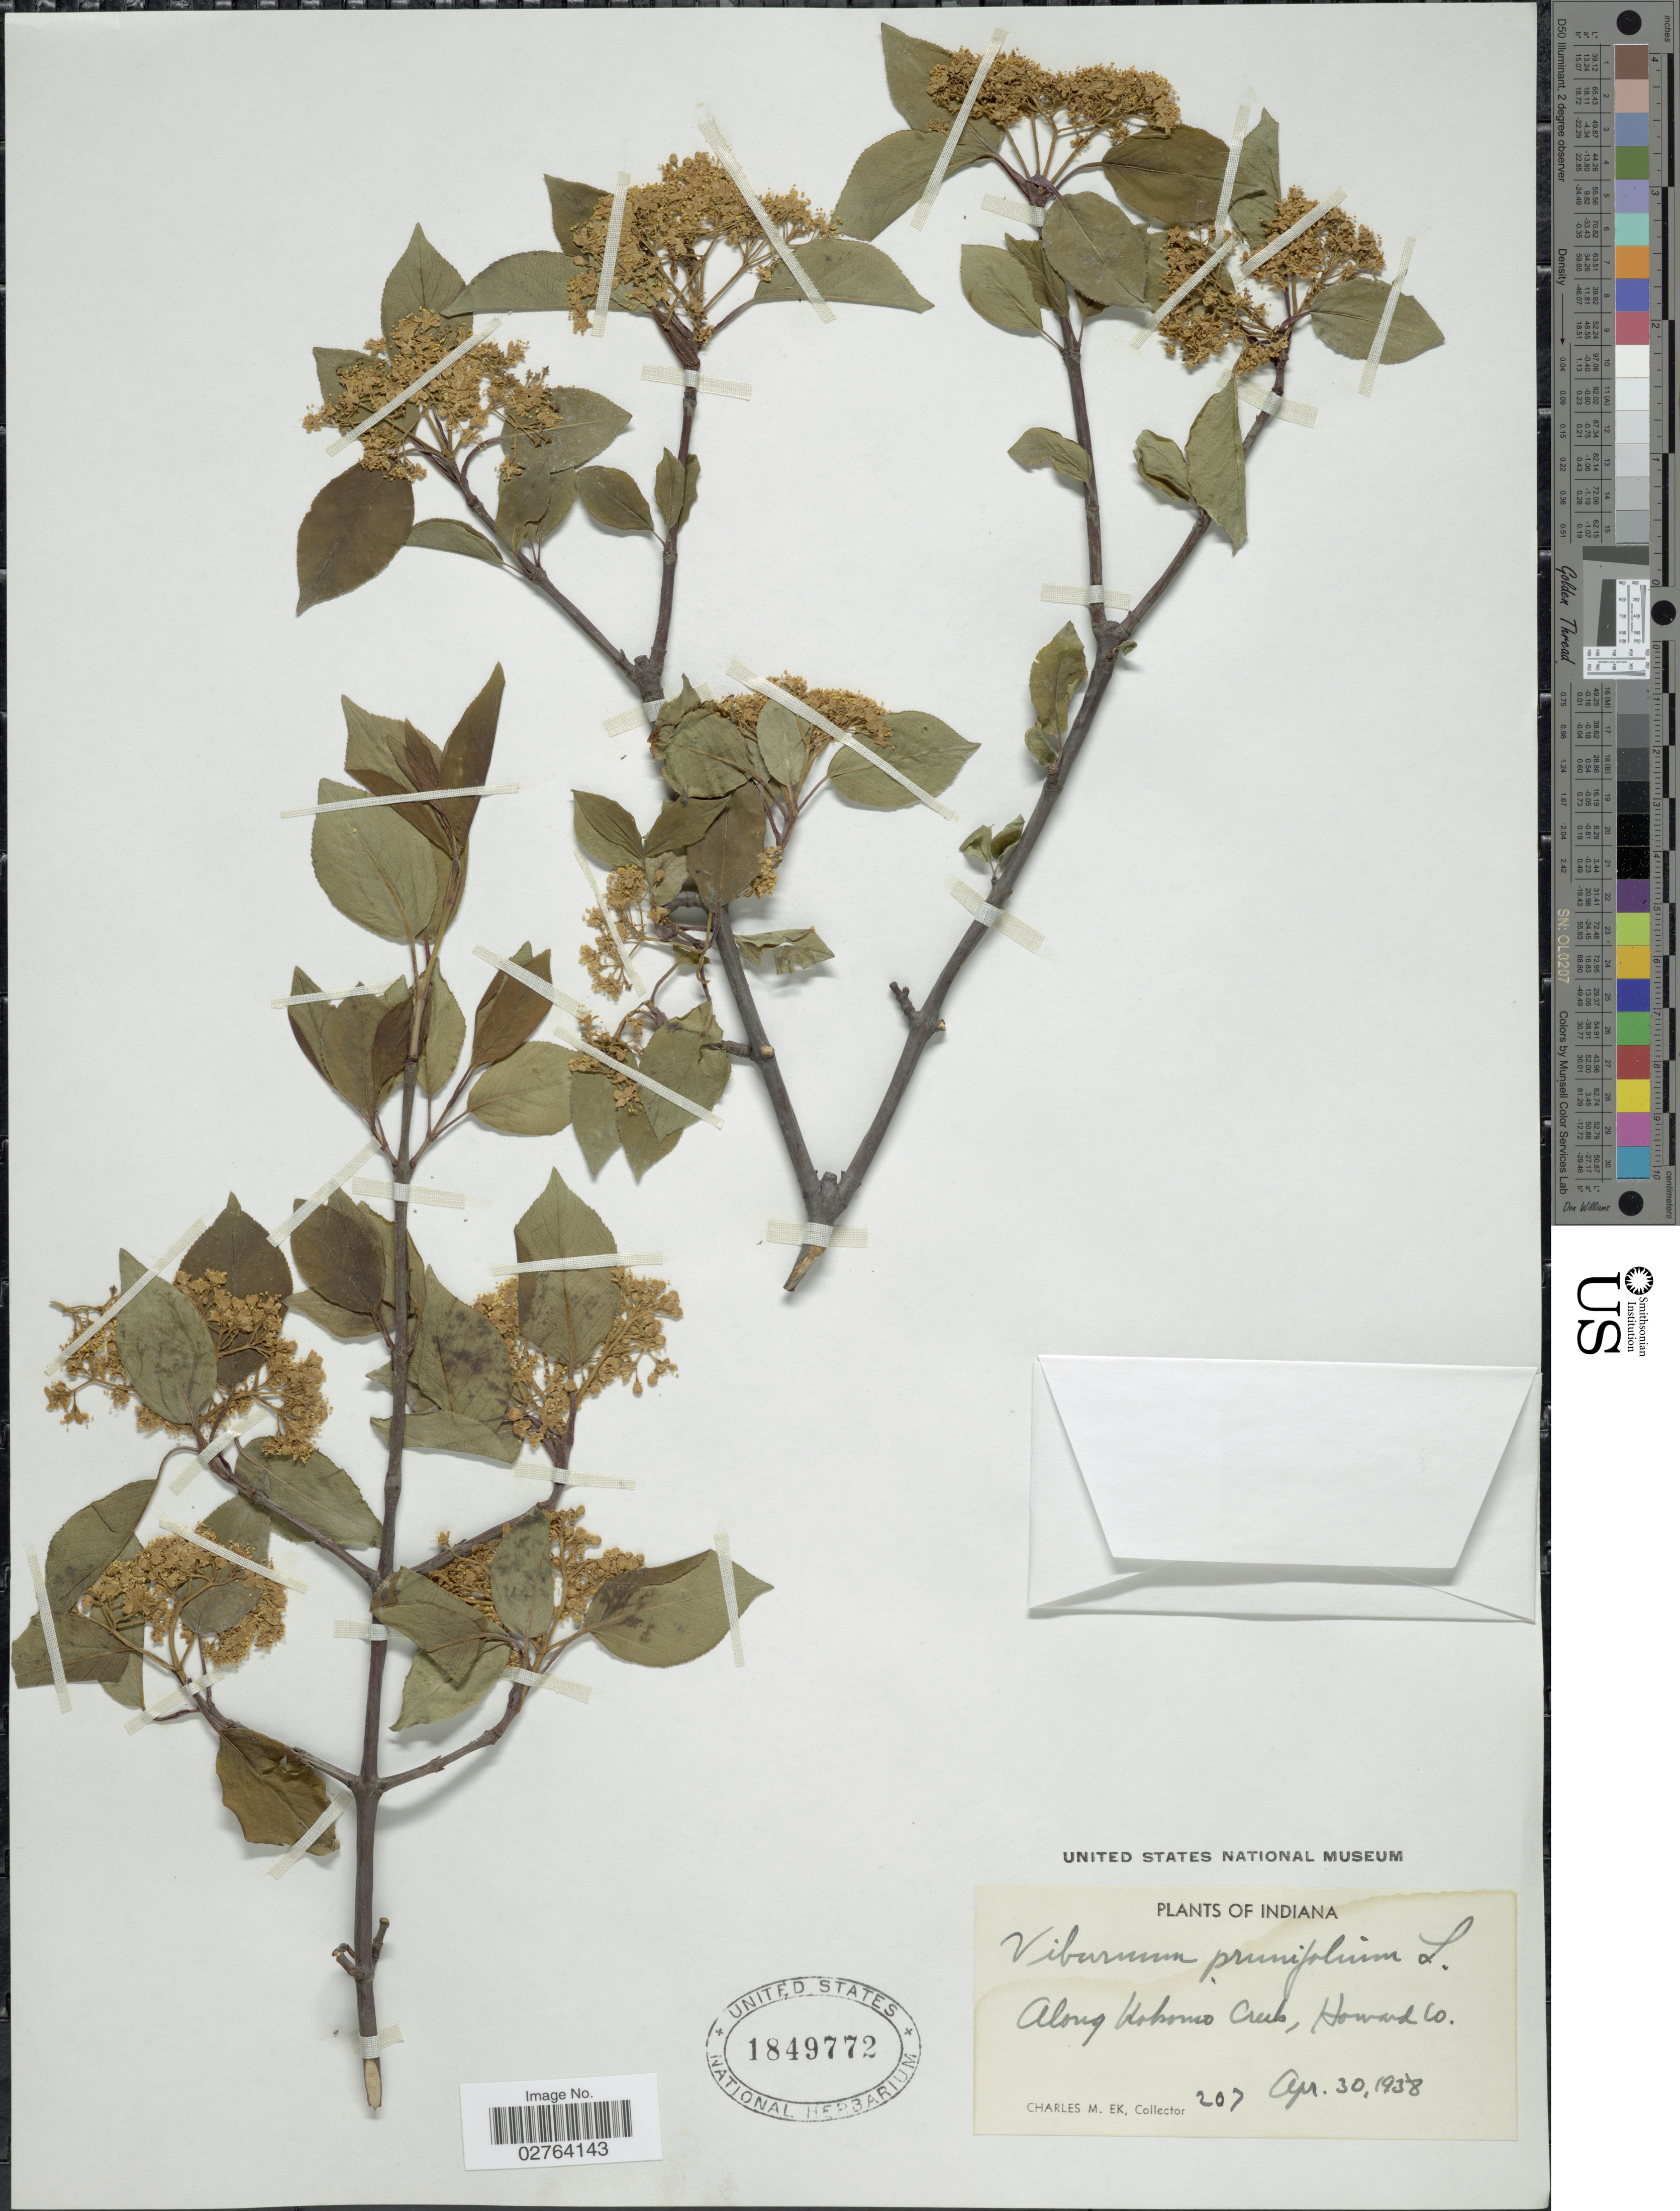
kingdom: Plantae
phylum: Tracheophyta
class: Magnoliopsida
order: Dipsacales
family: Viburnaceae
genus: Viburnum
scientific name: Viburnum prunifolium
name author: L.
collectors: C. Ek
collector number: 207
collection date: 1938-04-30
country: United States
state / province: Indiana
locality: Along Kokomo Creek, Howard Co.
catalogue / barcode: US 1849772